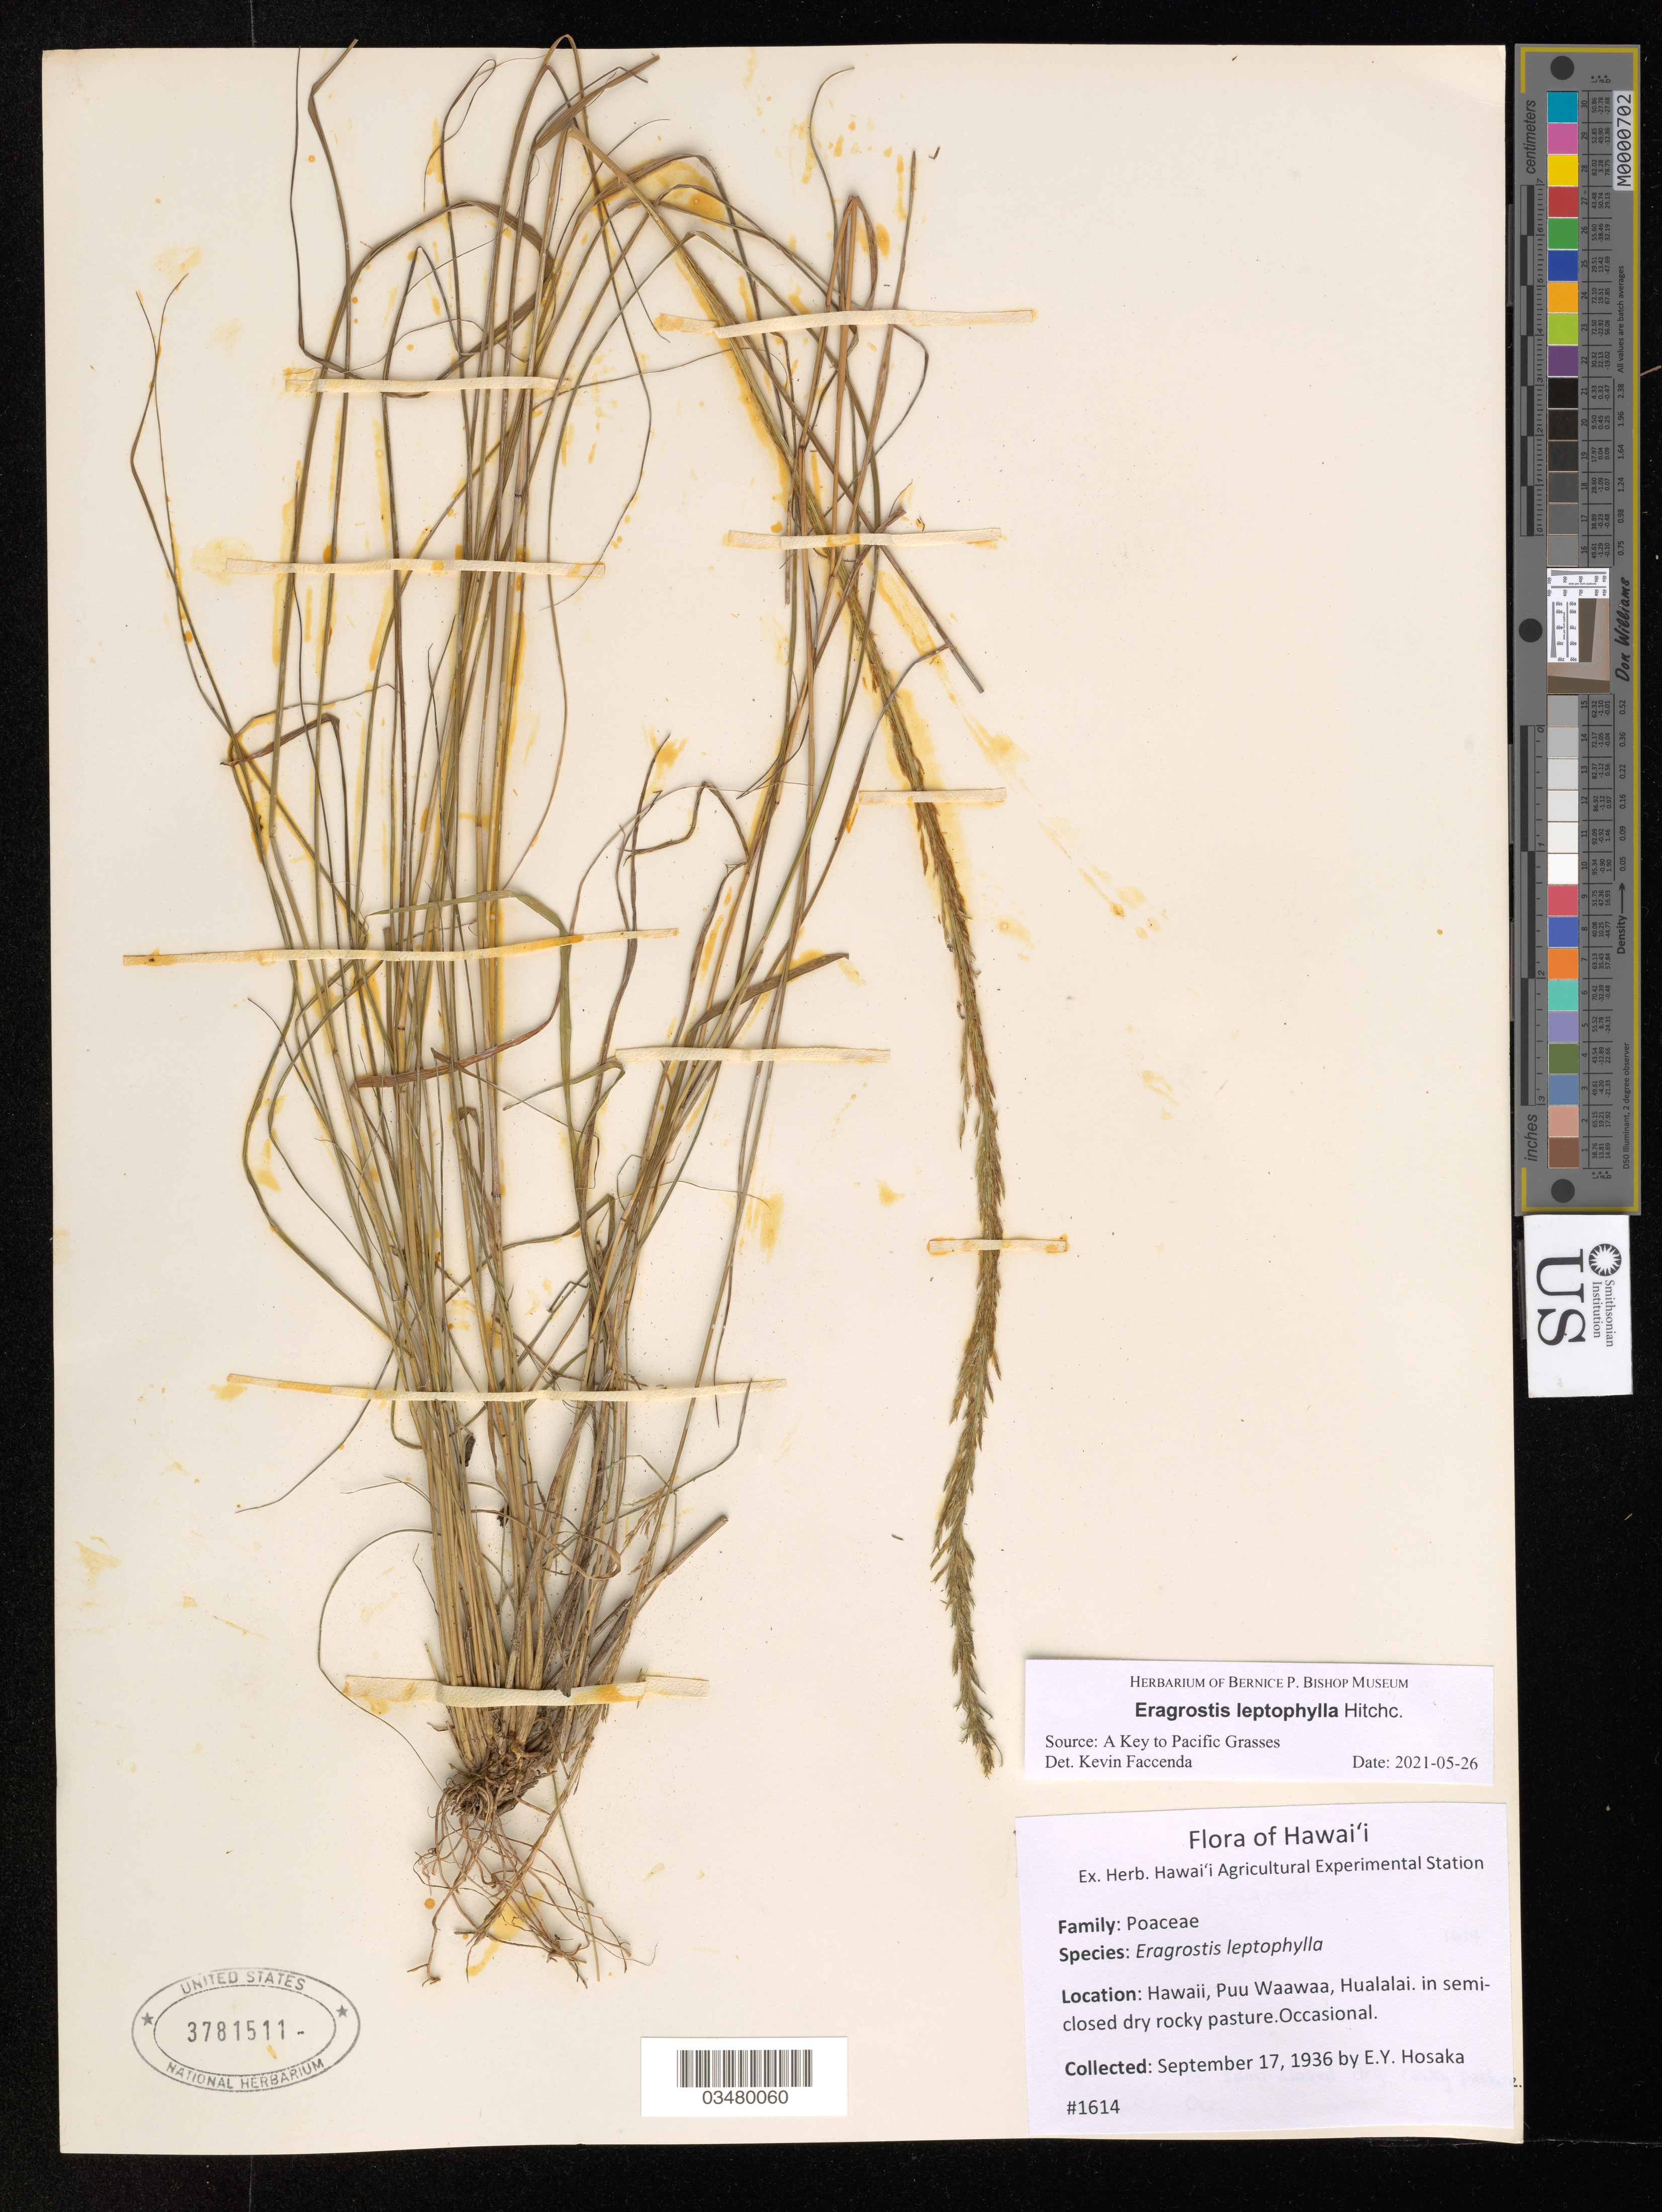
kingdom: Plantae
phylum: Tracheophyta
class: Liliopsida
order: Poales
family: Poaceae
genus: Eragrostis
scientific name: Eragrostis leptophylla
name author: Hitchc.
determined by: Faccenda, K.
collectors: E. Y. Hosaka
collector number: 1614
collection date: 1936-09-17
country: United States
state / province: Hawaii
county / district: Hawaii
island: Hawaii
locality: Puu Waawaa, Hualalai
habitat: Semi-closed, dry, rocky pasture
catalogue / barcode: US 3781511